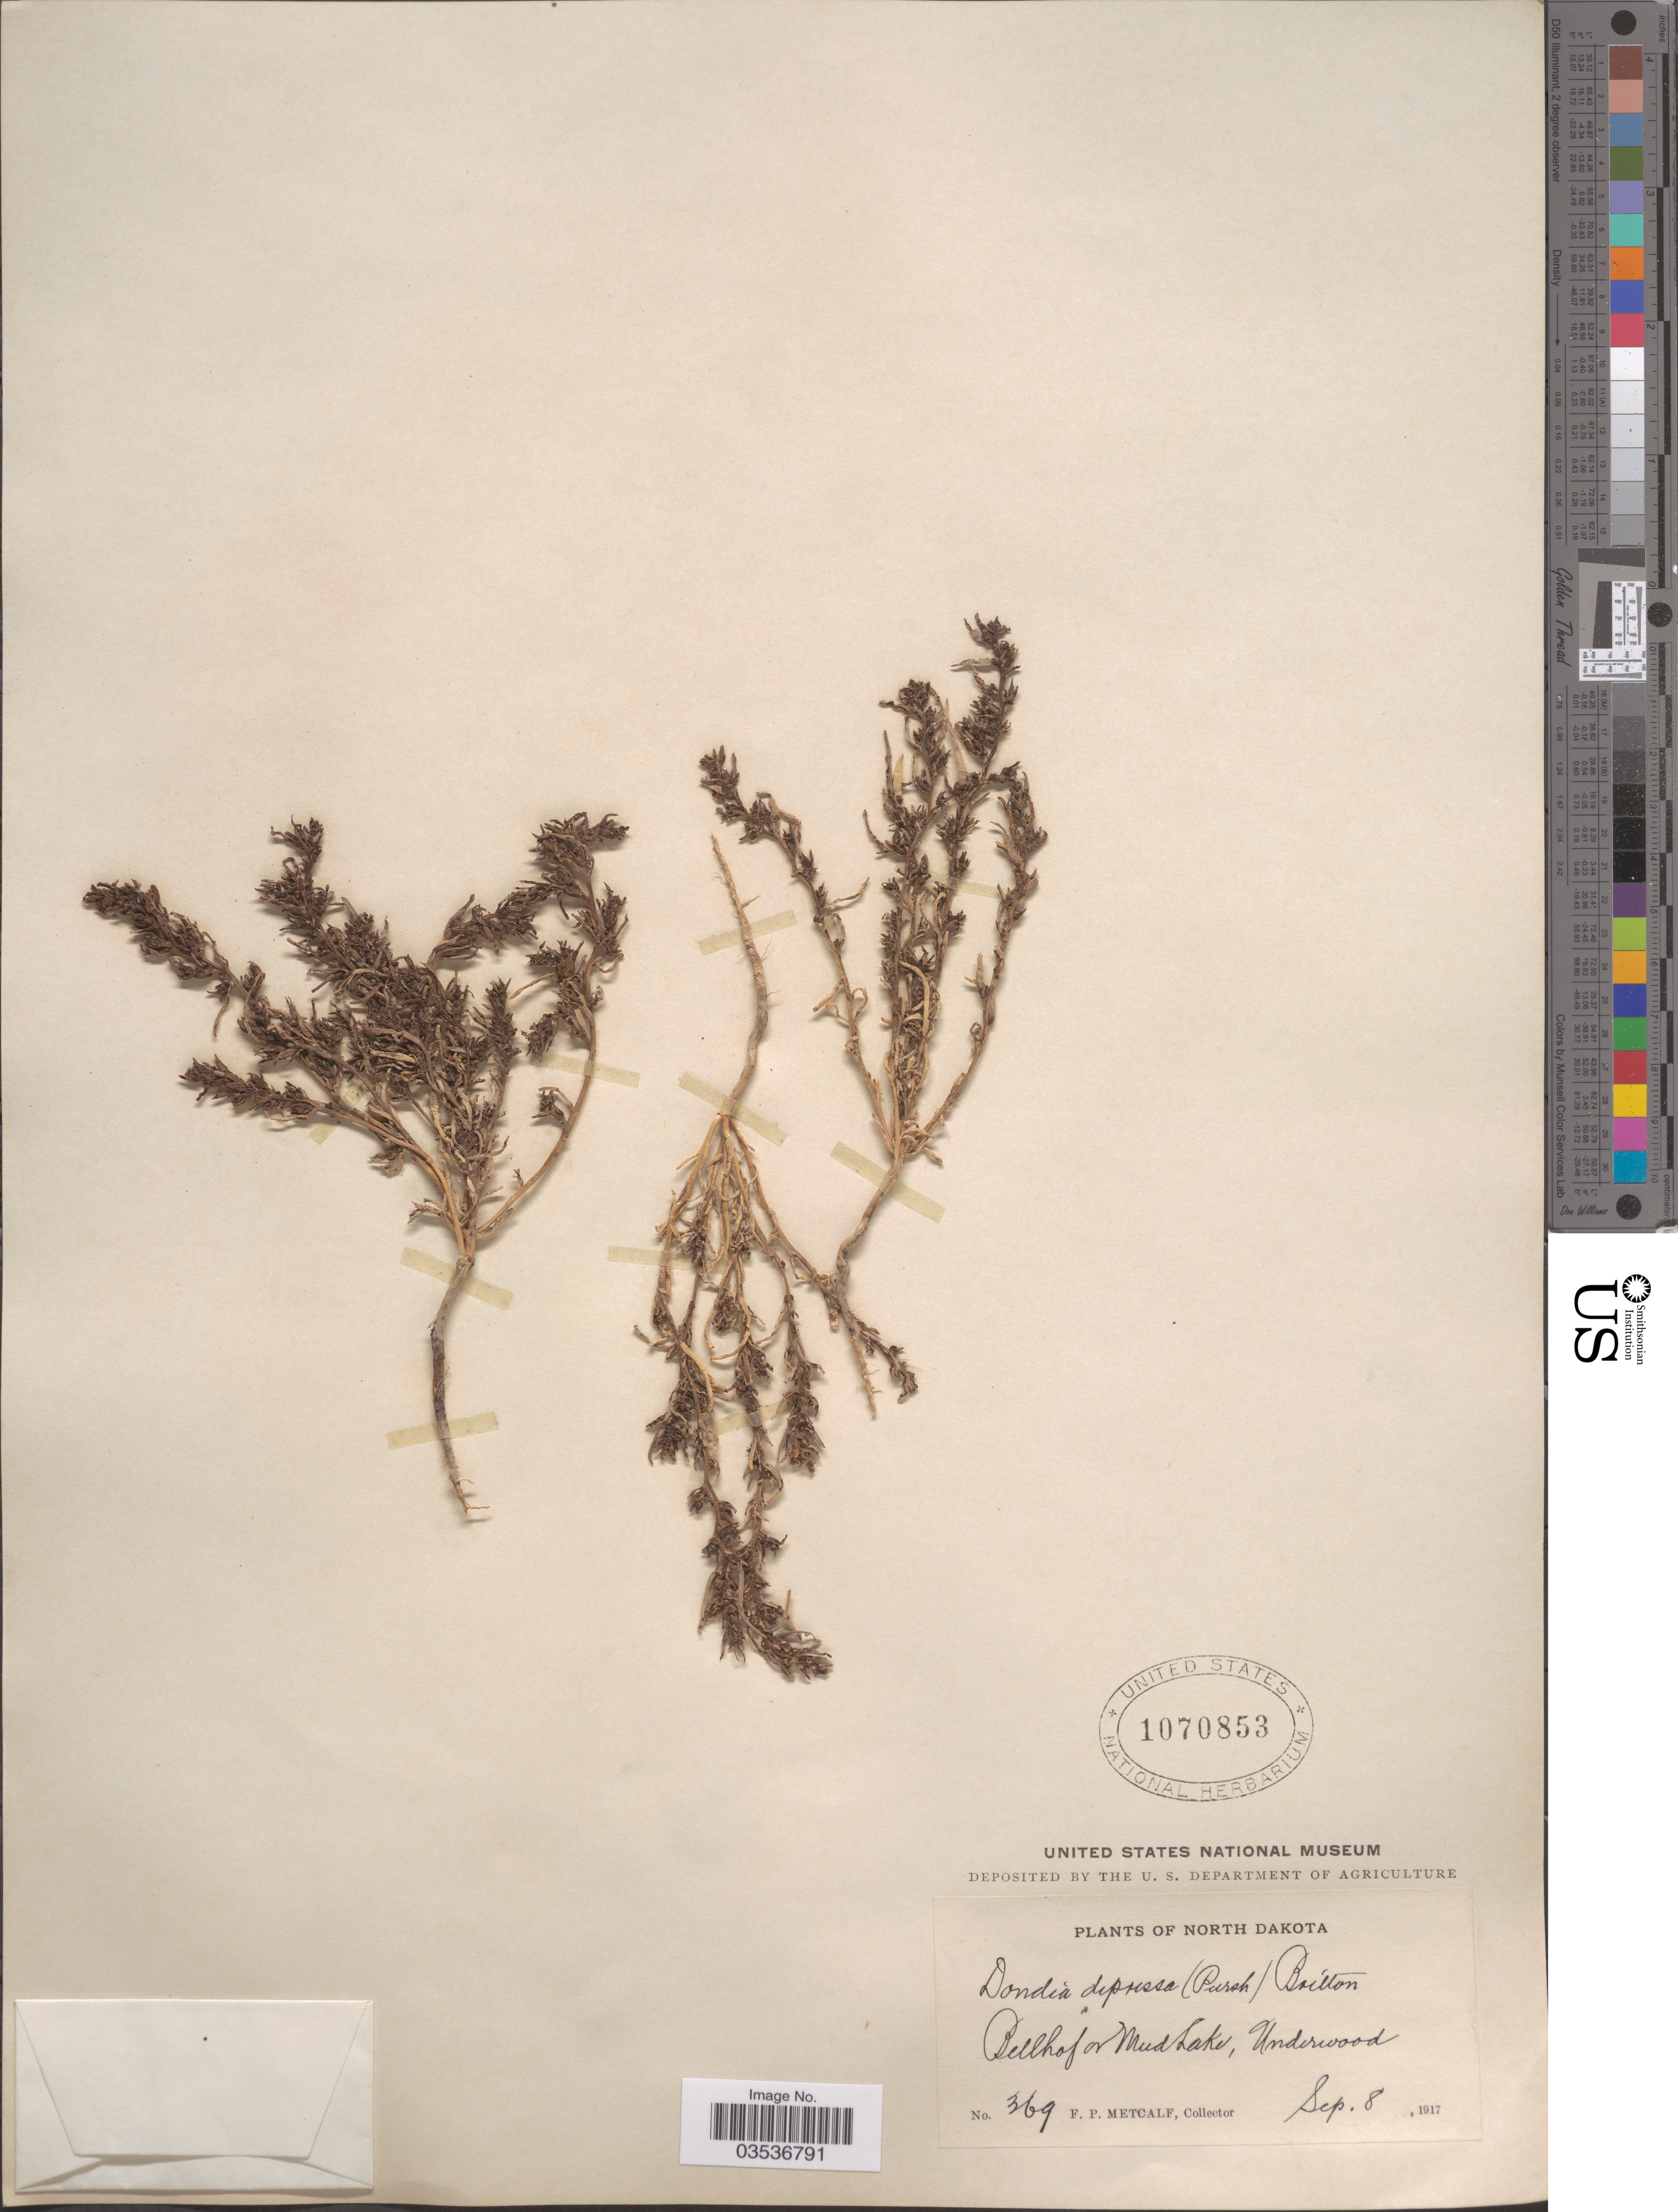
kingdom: Plantae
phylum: Tracheophyta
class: Magnoliopsida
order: Caryophyllales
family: Amaranthaceae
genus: Suaeda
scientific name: Suaeda depressa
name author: (Pursh) S. Watson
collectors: F. Metcalf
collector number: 369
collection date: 1917-09-08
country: United States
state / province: North Dakota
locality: Bellhof or Mud Lake, Underwood.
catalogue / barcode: US 1070853